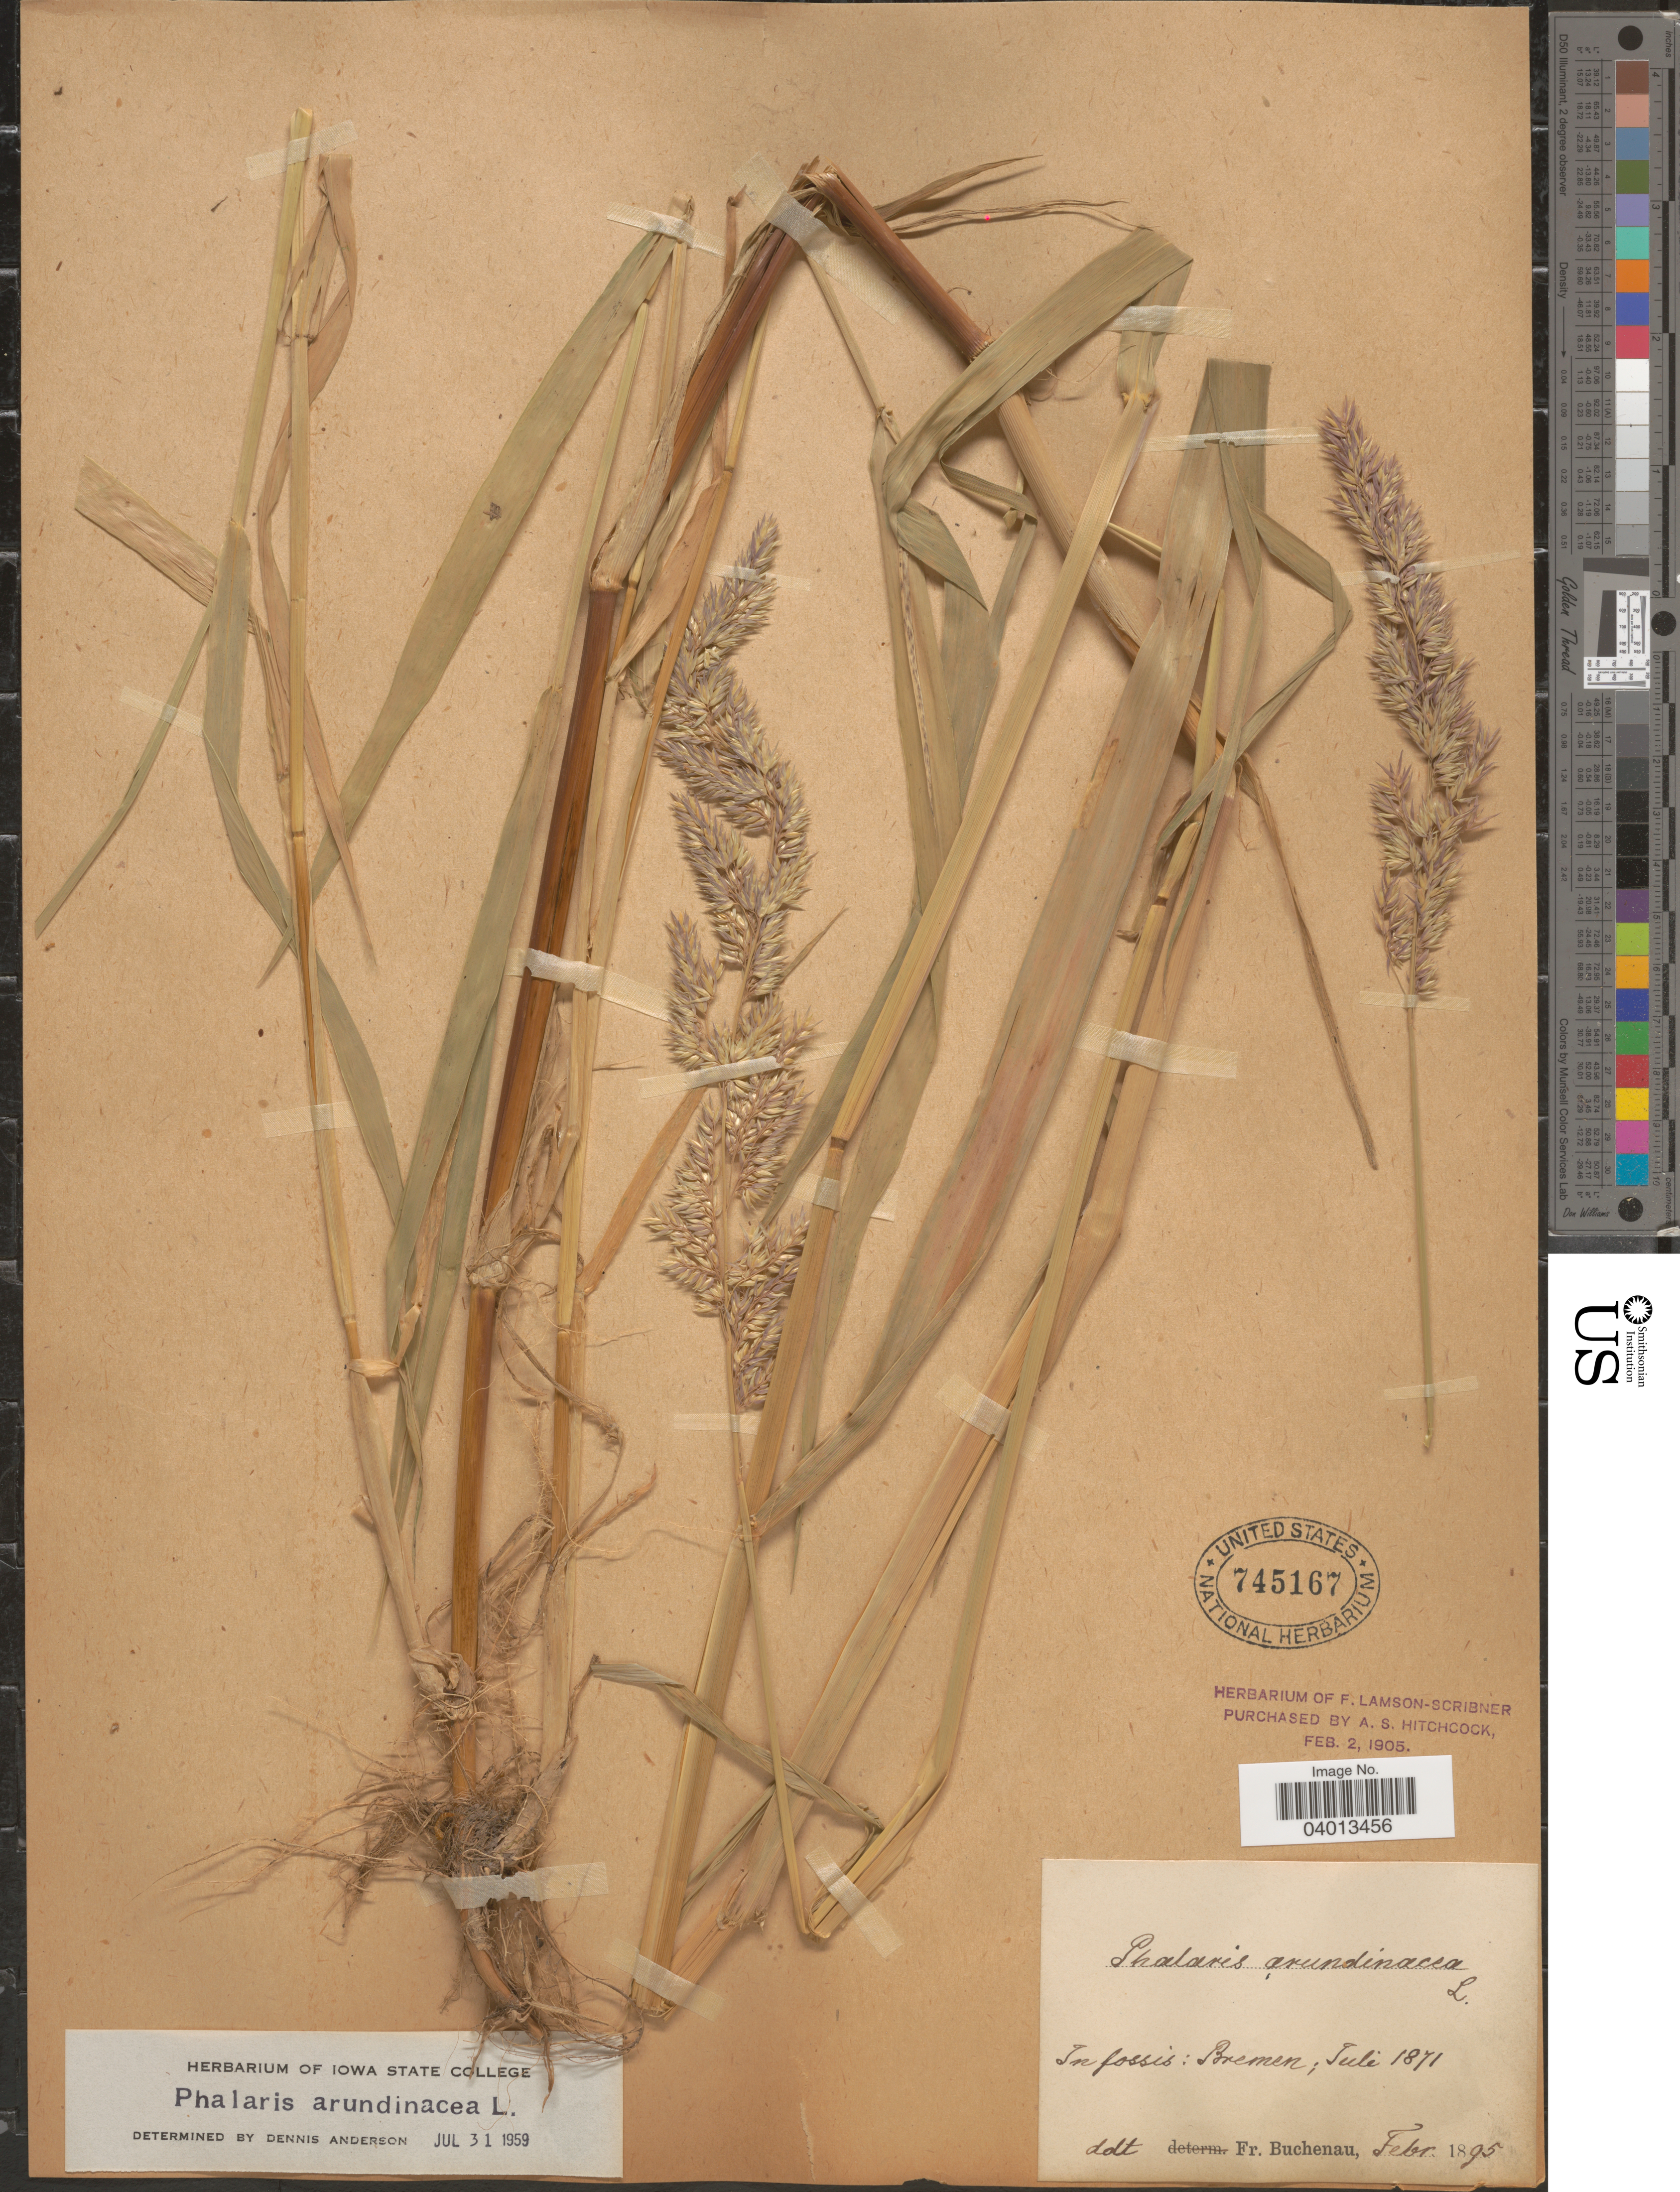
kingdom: Plantae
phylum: Tracheophyta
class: Liliopsida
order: Poales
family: Poaceae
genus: Phalaris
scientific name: Phalaris arundinacea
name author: L.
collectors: ex herb. F. Lamson Scribner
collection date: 1871-07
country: Germany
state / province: Bremen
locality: In fossis: Bremen.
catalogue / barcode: US 745167